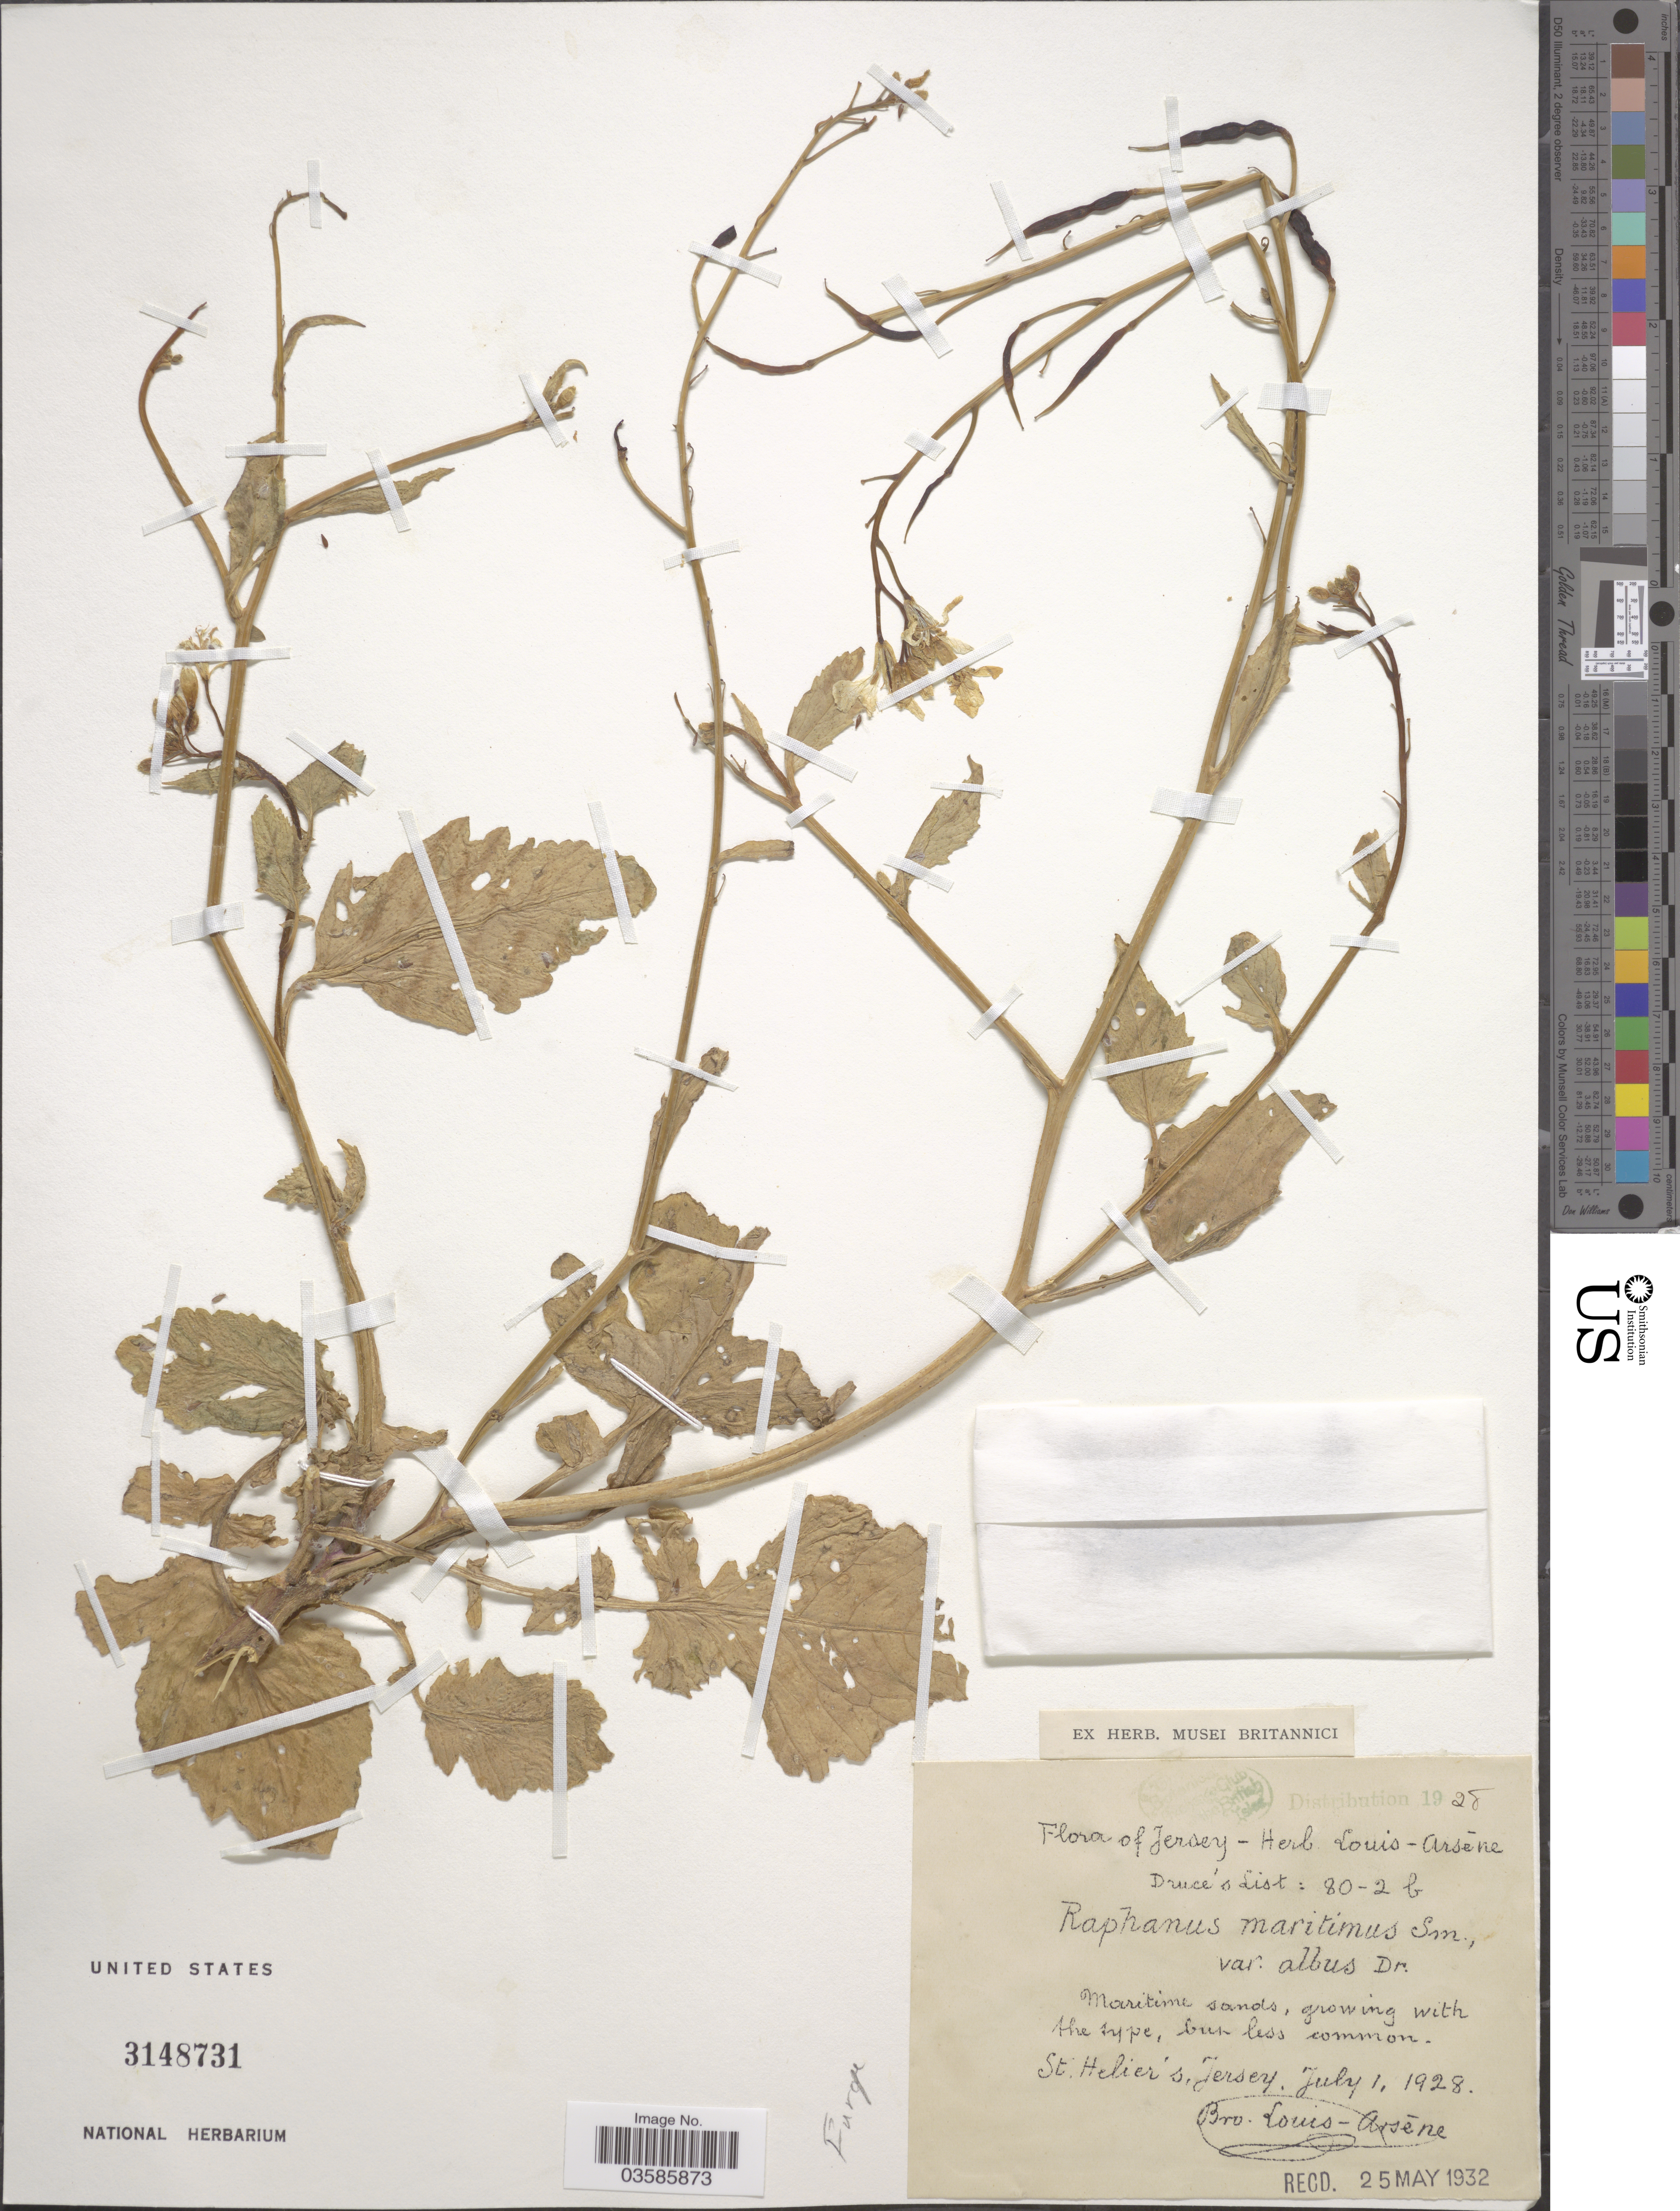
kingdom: Plantae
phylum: Tracheophyta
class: Magnoliopsida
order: Brassicales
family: Brassicaceae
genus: Raphanus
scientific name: Raphanus maritimus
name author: Sm.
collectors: Fr. L. Arsene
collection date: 1928-07-01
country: United Kingdom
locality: St. Helier's, Jersey. Europe.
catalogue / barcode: US 3148731